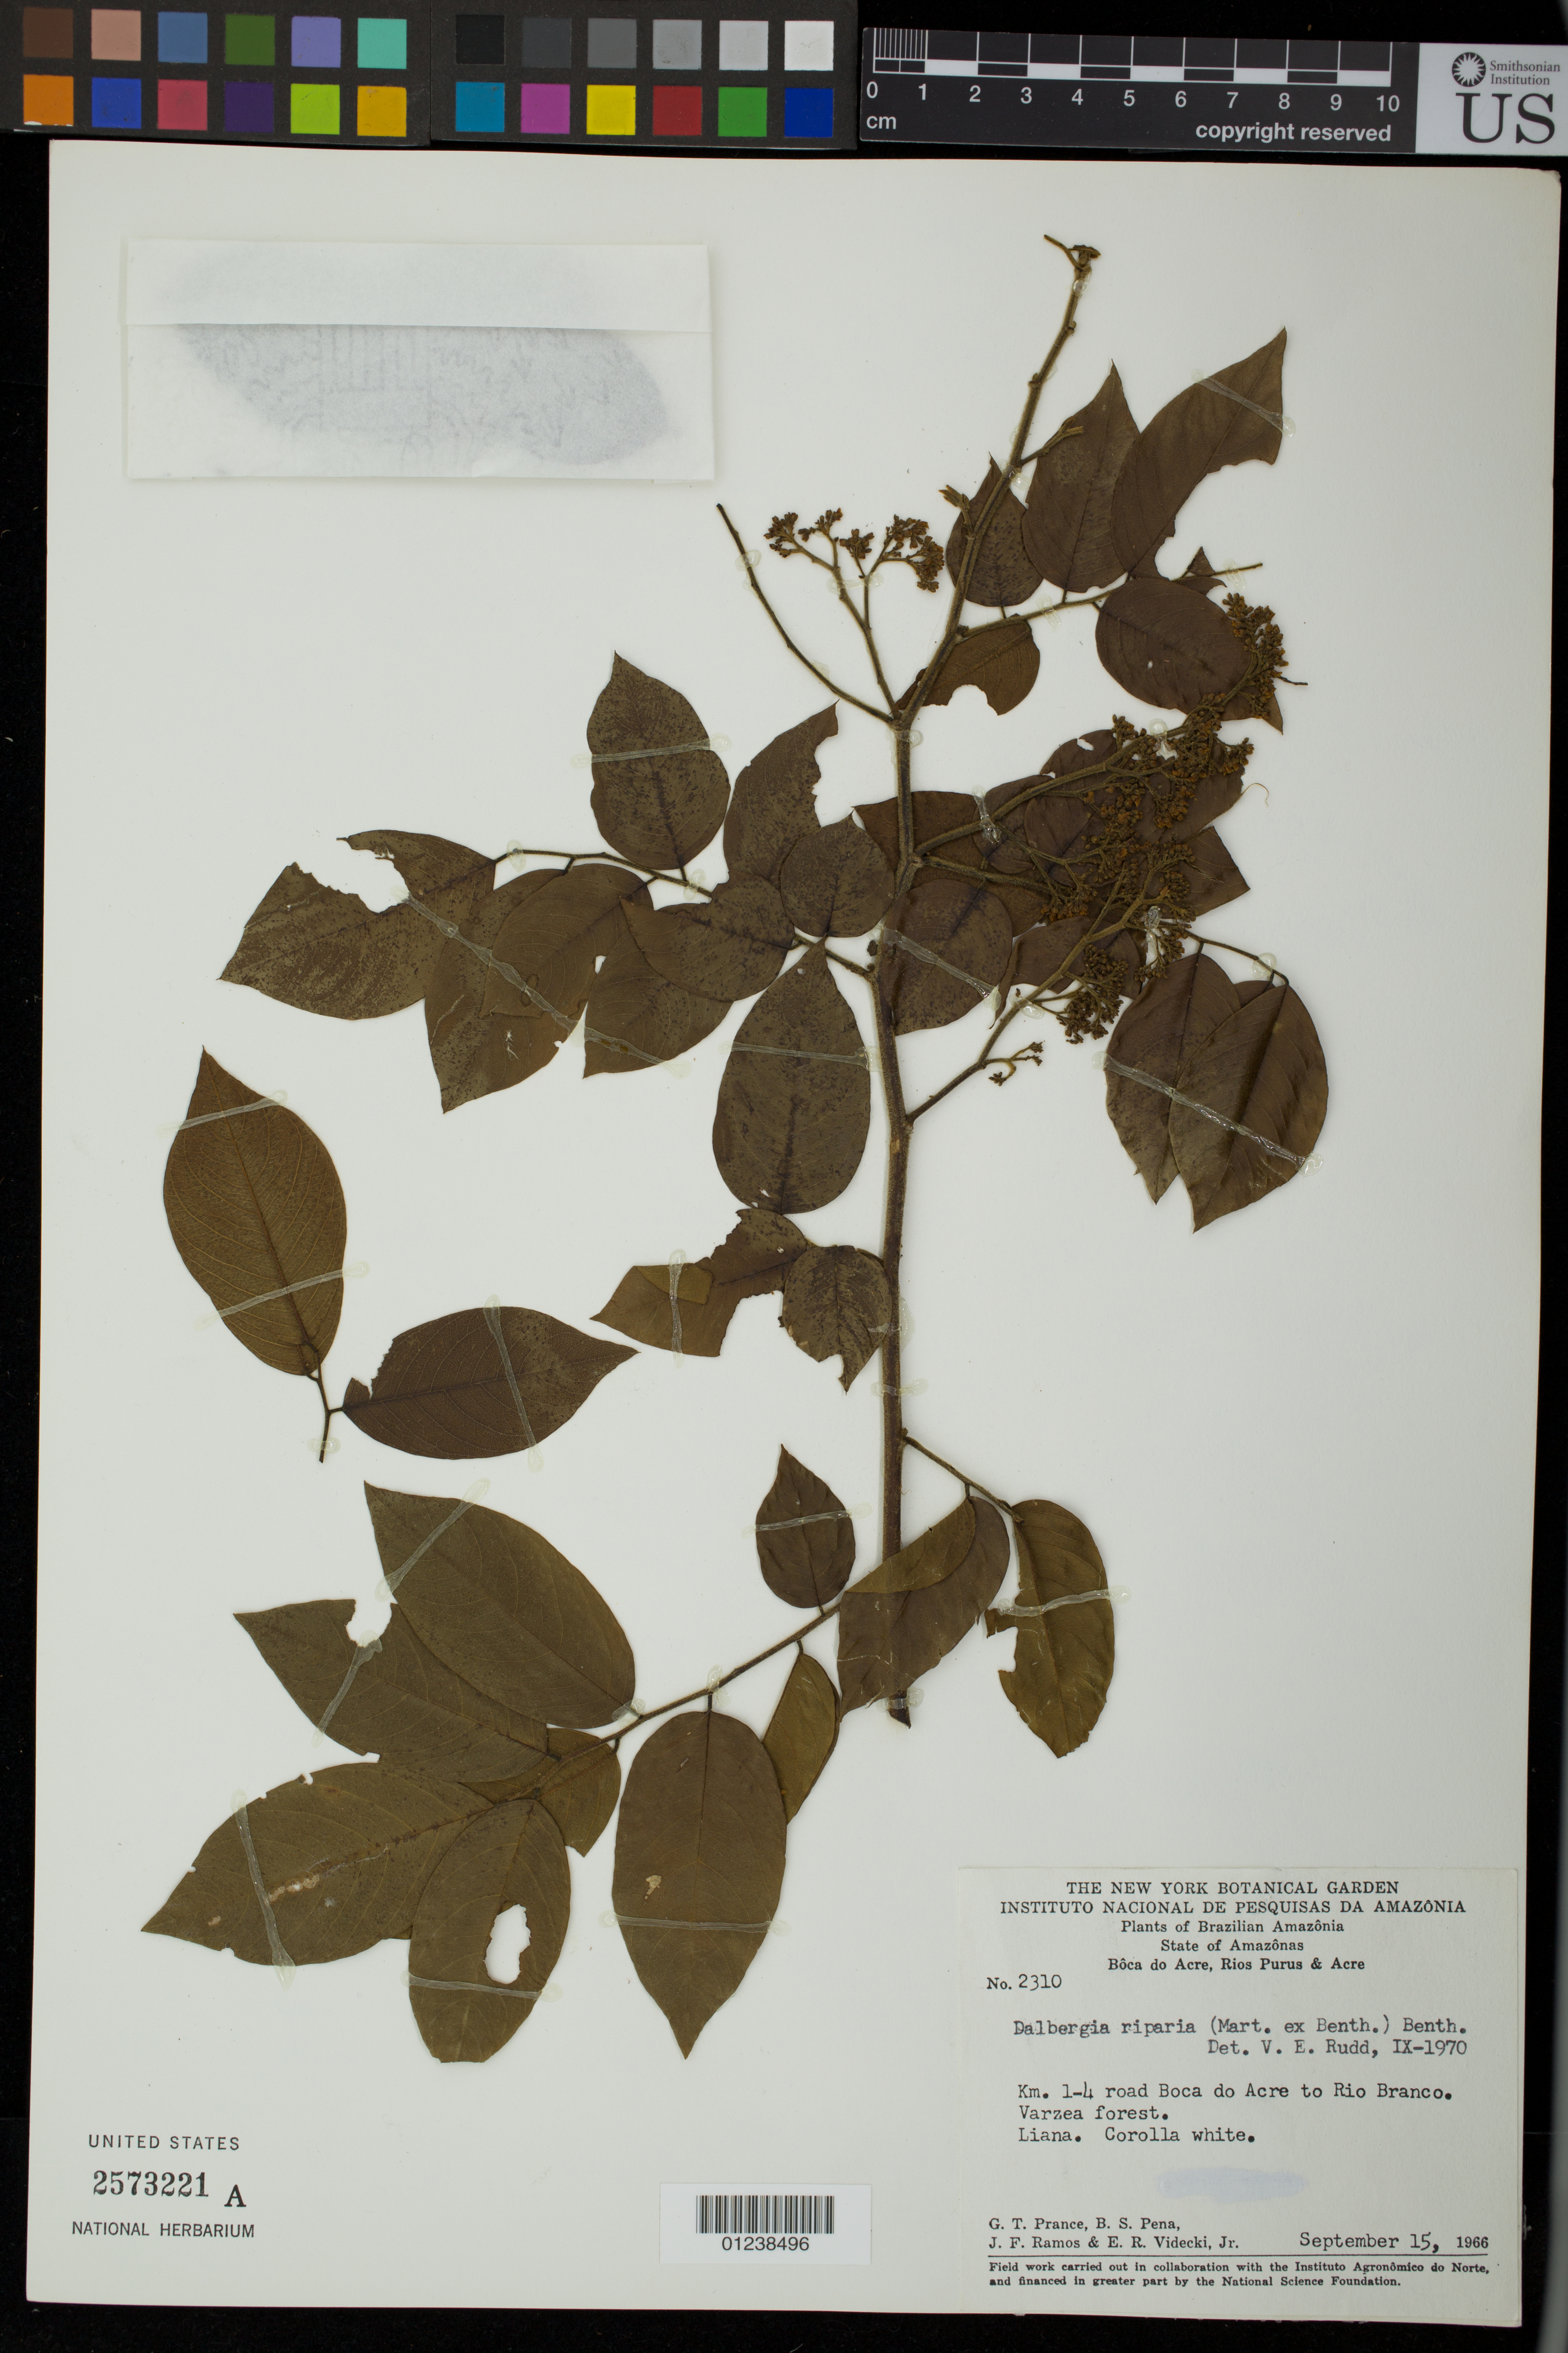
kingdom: Plantae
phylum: Tracheophyta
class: Magnoliopsida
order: Fabales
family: Fabaceae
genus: Dalbergia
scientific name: Dalbergia riparia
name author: (Mart.) Benth.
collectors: G. T. Prance, B. S. Pena, J. F. Ramos & E. R. Videcki Jr.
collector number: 2310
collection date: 1966-09-15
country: Brazil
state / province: Amazonas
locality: Boca do Acre, Rios Purus & Acre.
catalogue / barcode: US 2573221